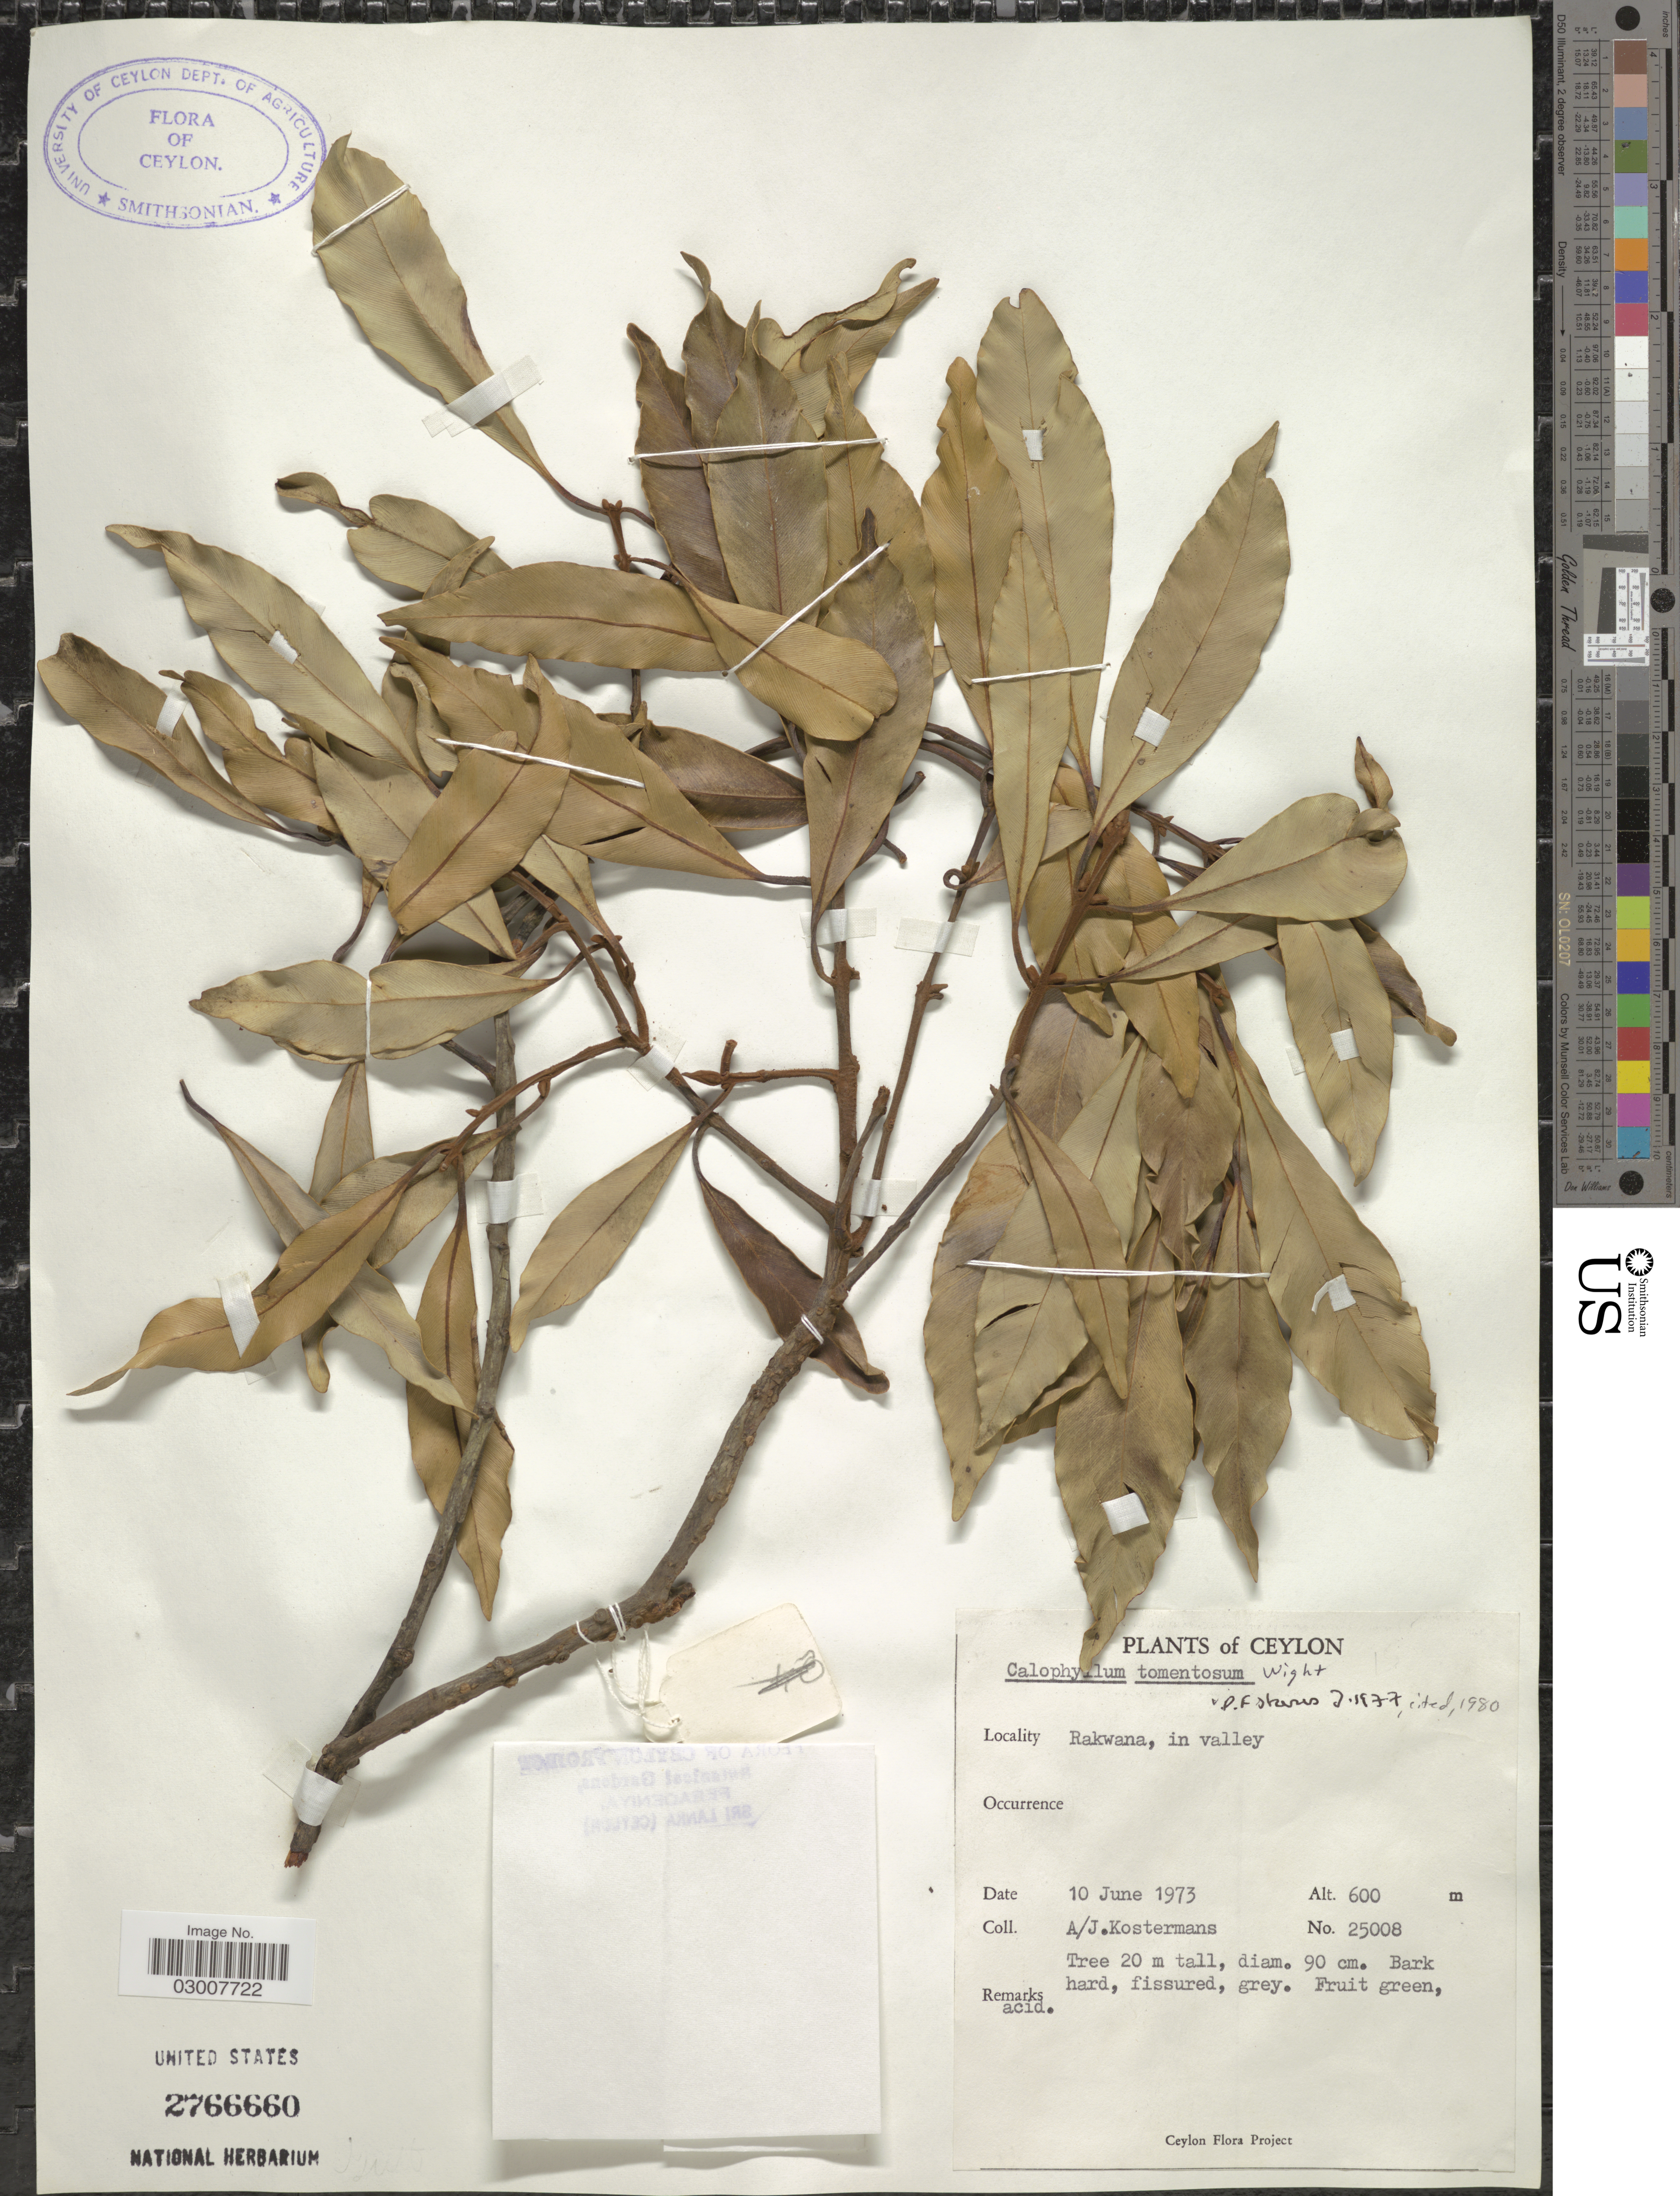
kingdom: Plantae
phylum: Tracheophyta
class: Magnoliopsida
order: Malpighiales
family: Calophyllaceae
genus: Calophyllum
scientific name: Calophyllum tomentosum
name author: Wight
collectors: A. J. G. Kostermans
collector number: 25008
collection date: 1973-06-10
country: Sri Lanka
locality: Ceylon. Rakwana, in valley.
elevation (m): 600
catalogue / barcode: US 2766660